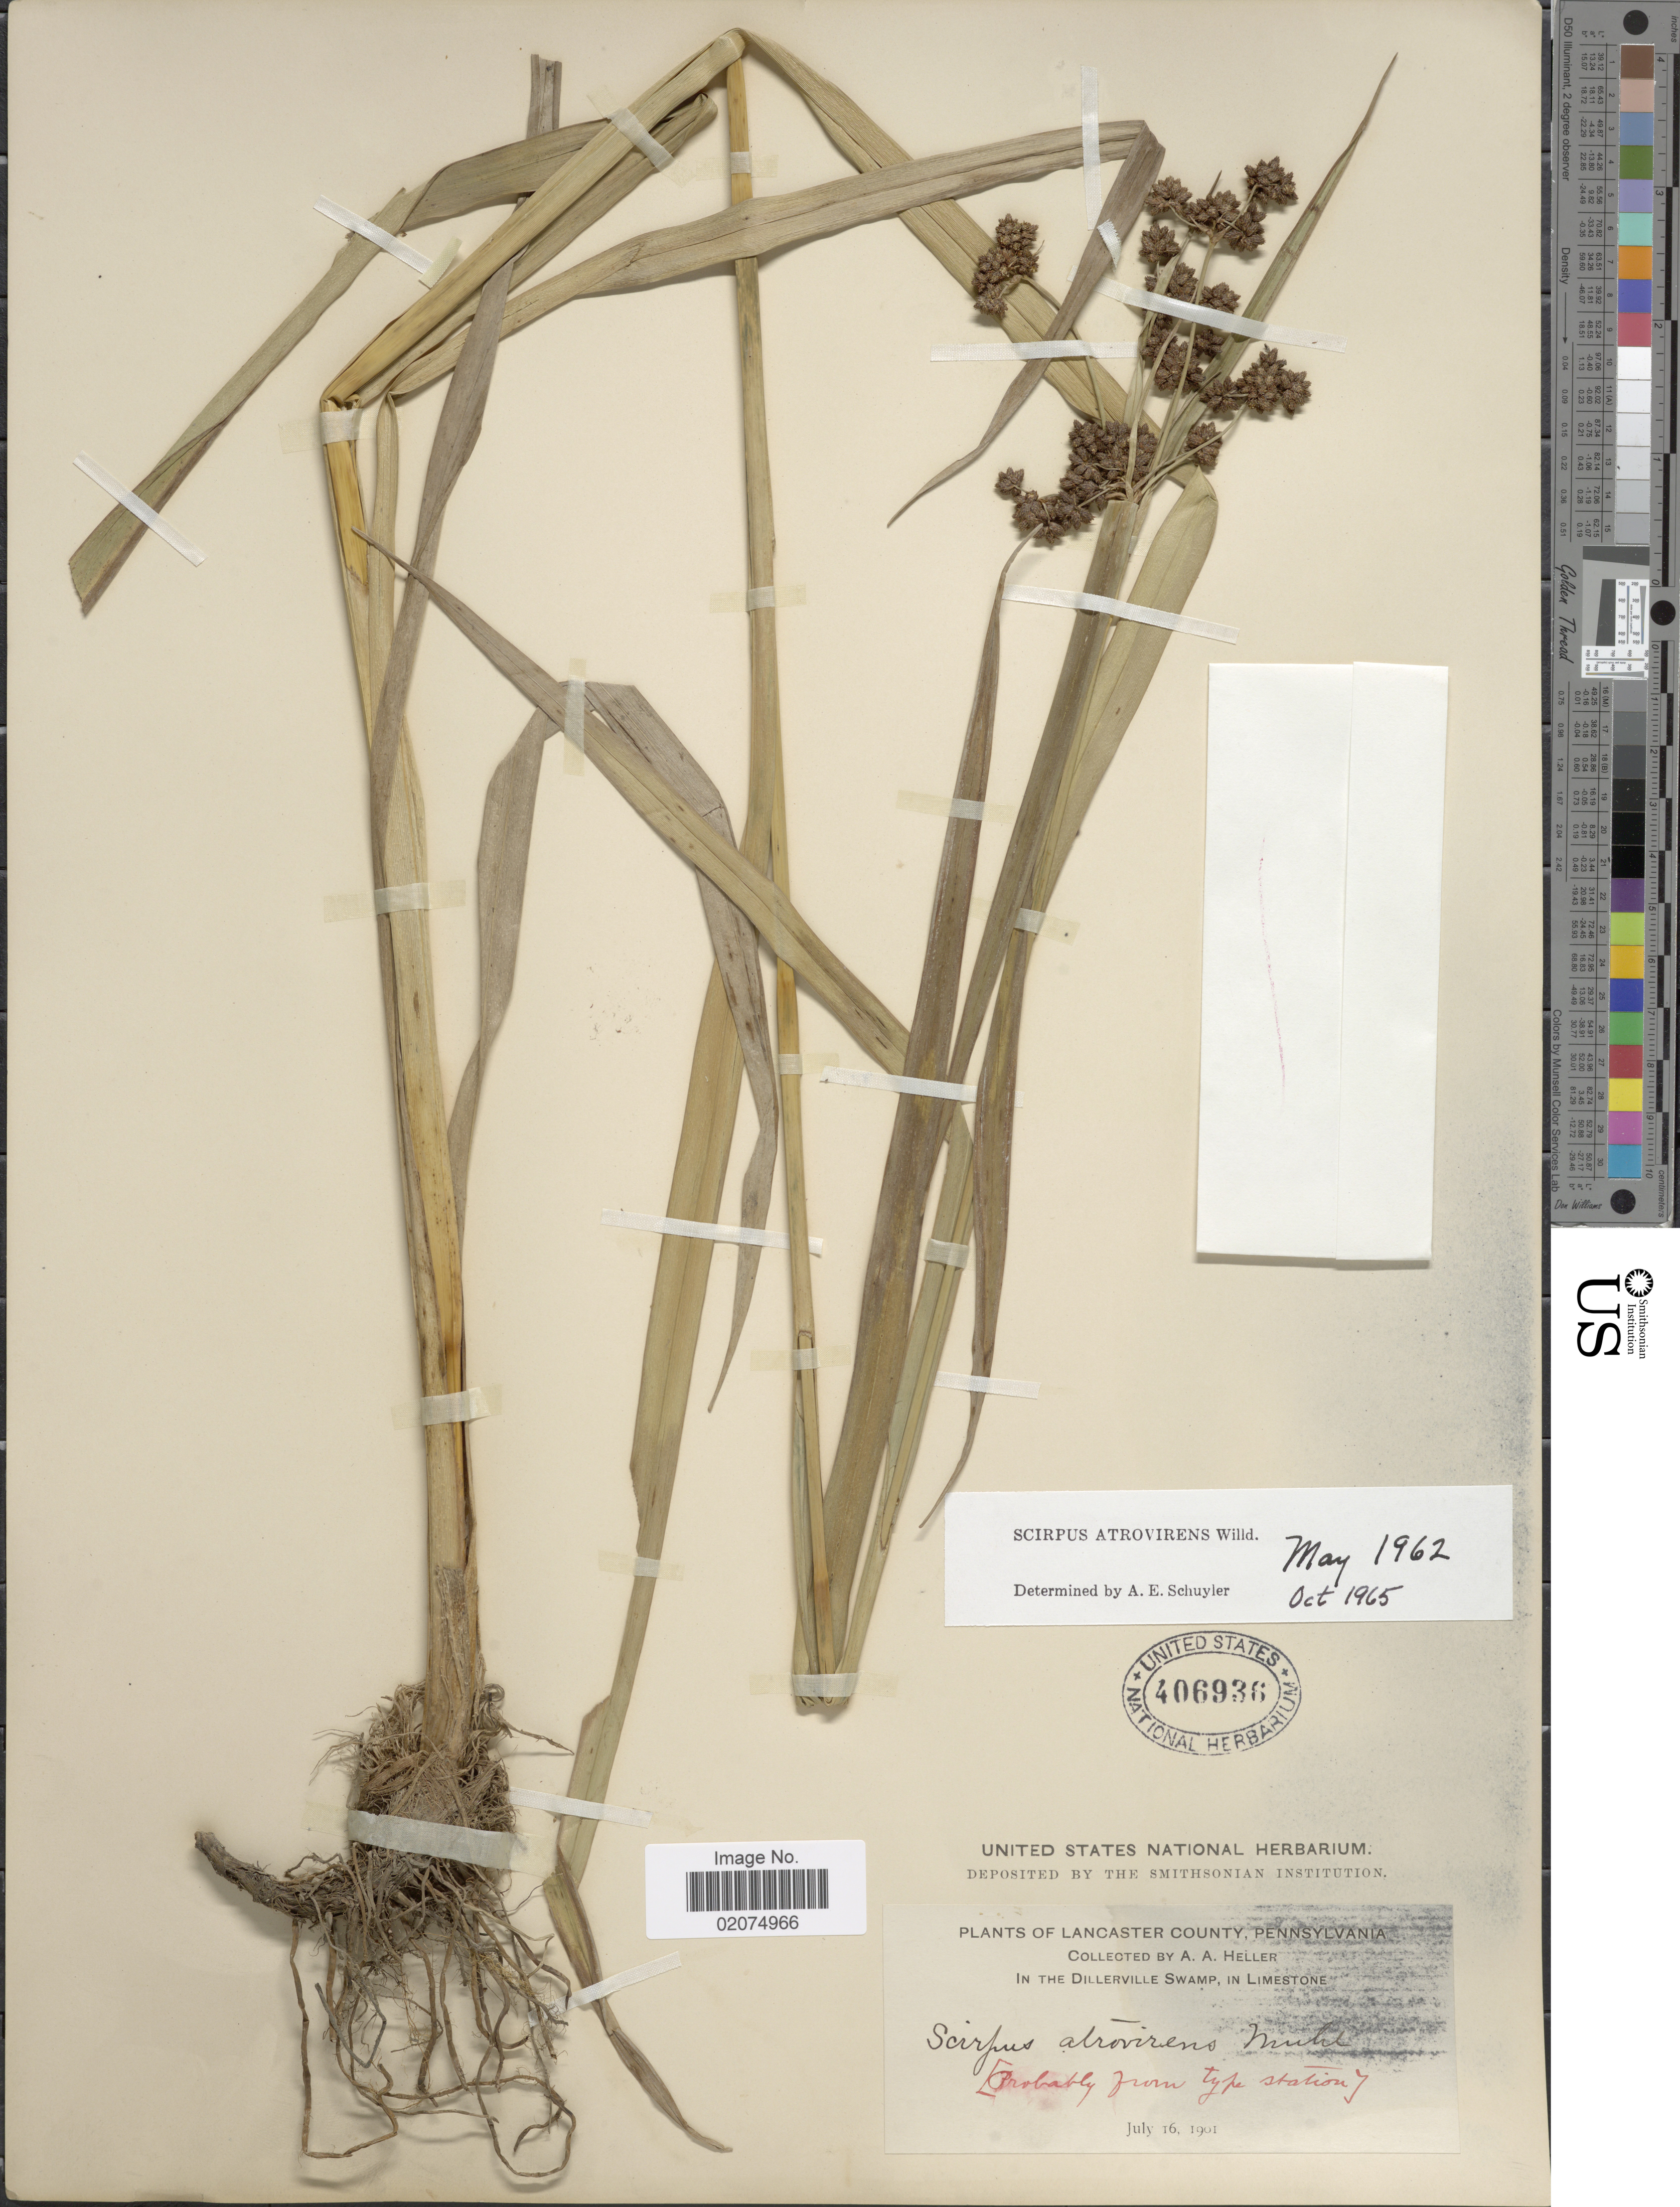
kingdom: Plantae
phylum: Tracheophyta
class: Liliopsida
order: Poales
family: Cyperaceae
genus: Scirpus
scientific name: Scirpus atrovirens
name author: Willd.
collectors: A. A. Heller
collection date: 1901-07-16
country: United States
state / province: Pennsylvania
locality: Lancaster County, Dillerville Swamp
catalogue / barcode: US 406936